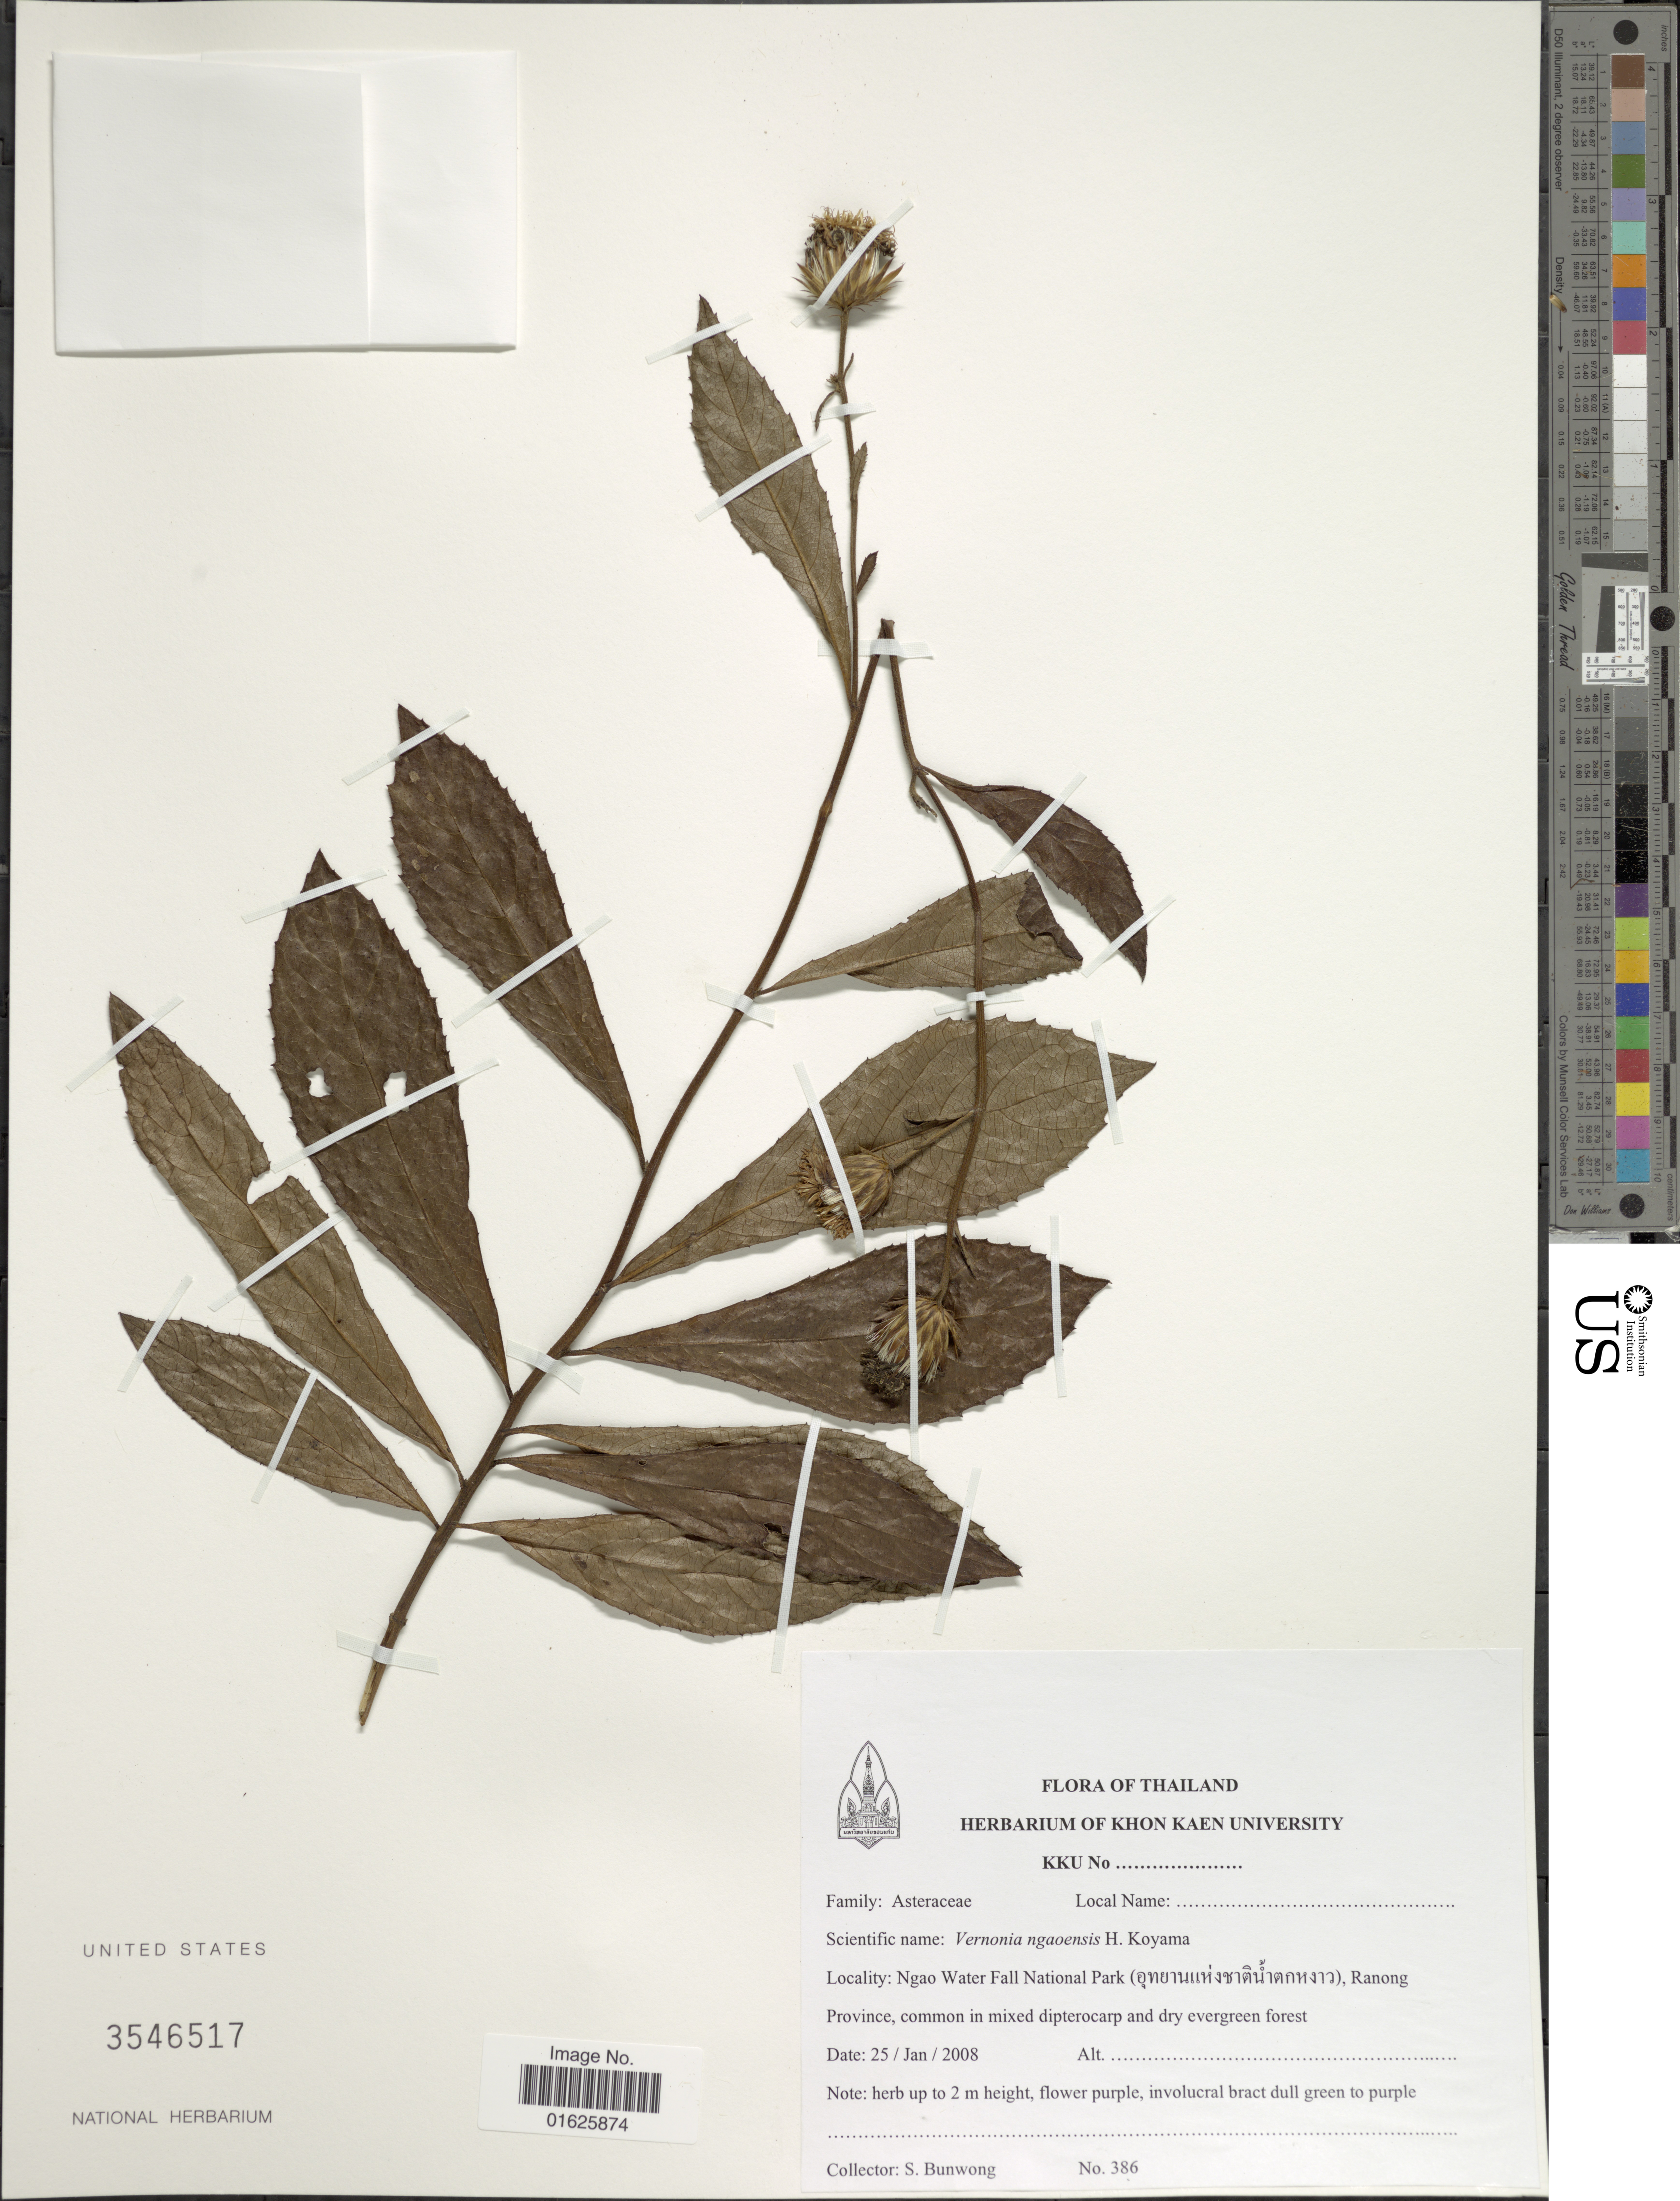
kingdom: Plantae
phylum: Tracheophyta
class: Magnoliopsida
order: Asterales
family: Asteraceae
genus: Acilepis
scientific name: Acilepis sp.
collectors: S. Bunwong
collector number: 386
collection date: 2008-01-25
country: Thailand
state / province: Ranong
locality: Ngao Water Fall National Park (X), common in mixed dipterocarp and dry evergreen forest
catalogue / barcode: US 3546517